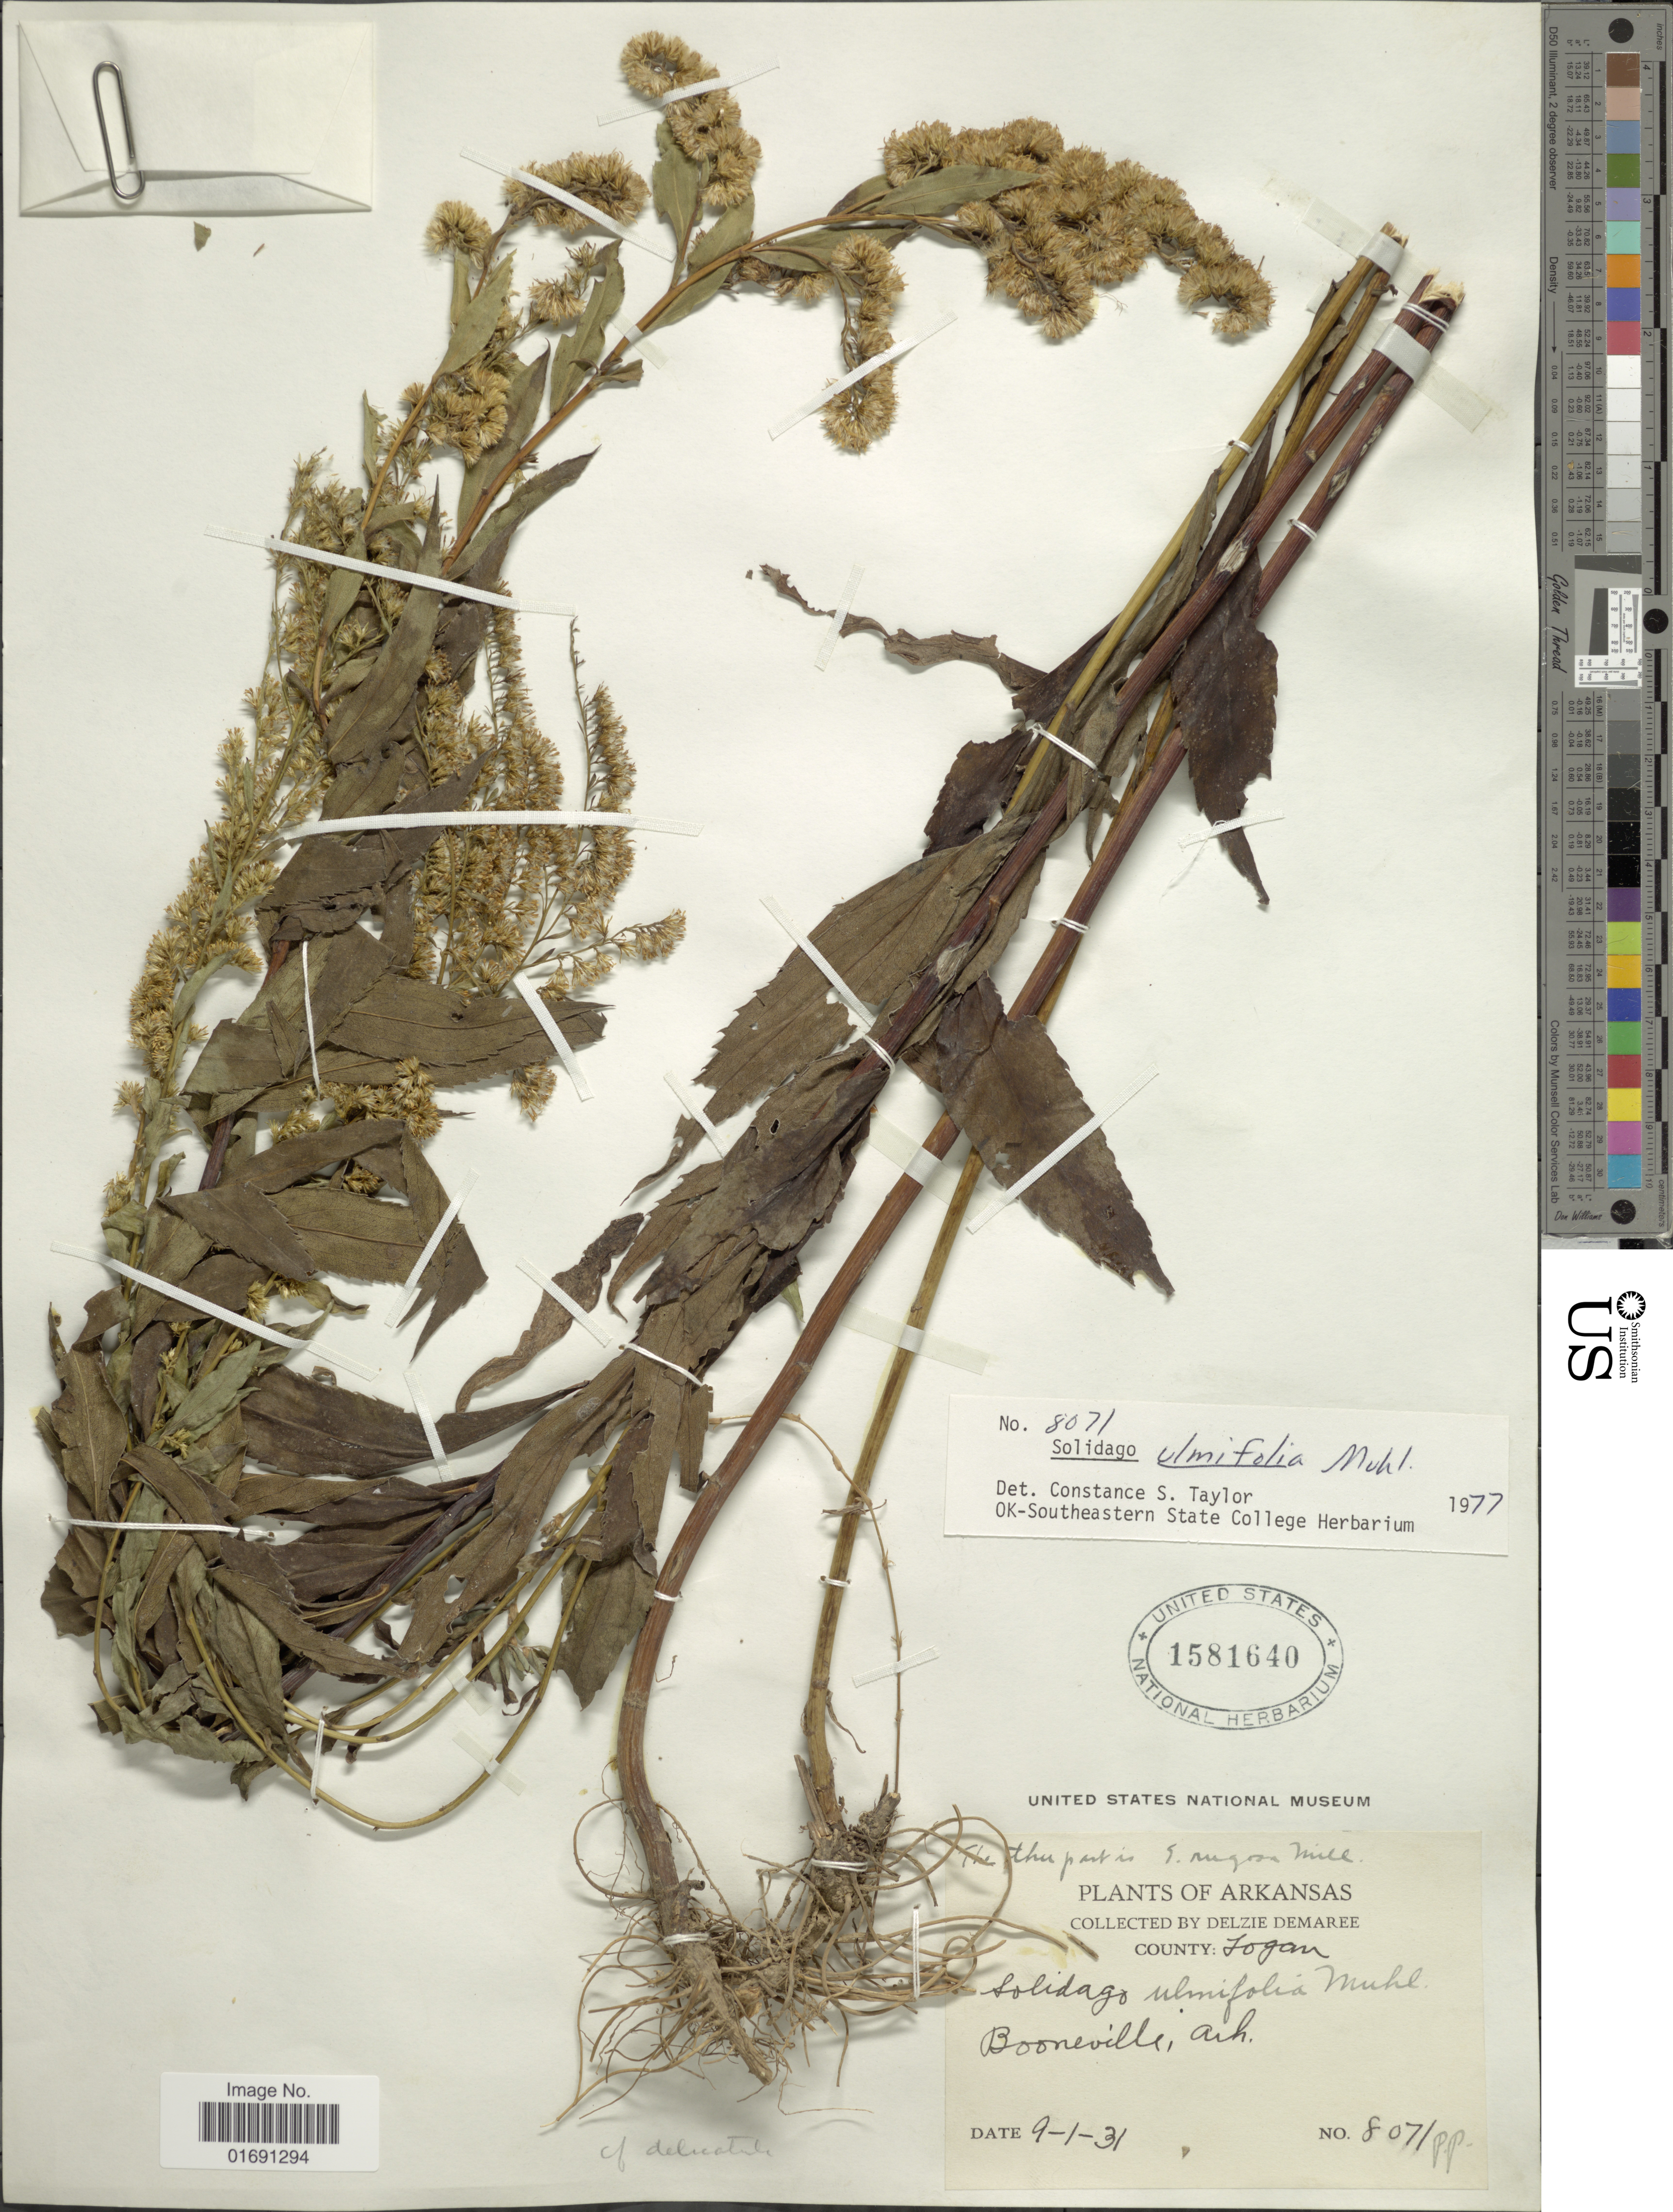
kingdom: Plantae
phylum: Tracheophyta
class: Magnoliopsida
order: Asterales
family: Asteraceae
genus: Solidago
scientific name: Solidago ulmifolia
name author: Muhl. ex Willd.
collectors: D. Demaree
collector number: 807/pp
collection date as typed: Transcribed d/m/y: 1/9/31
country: United States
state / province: Arkansas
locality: County Jogan, Booneville, Ark.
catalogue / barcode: US 1581640